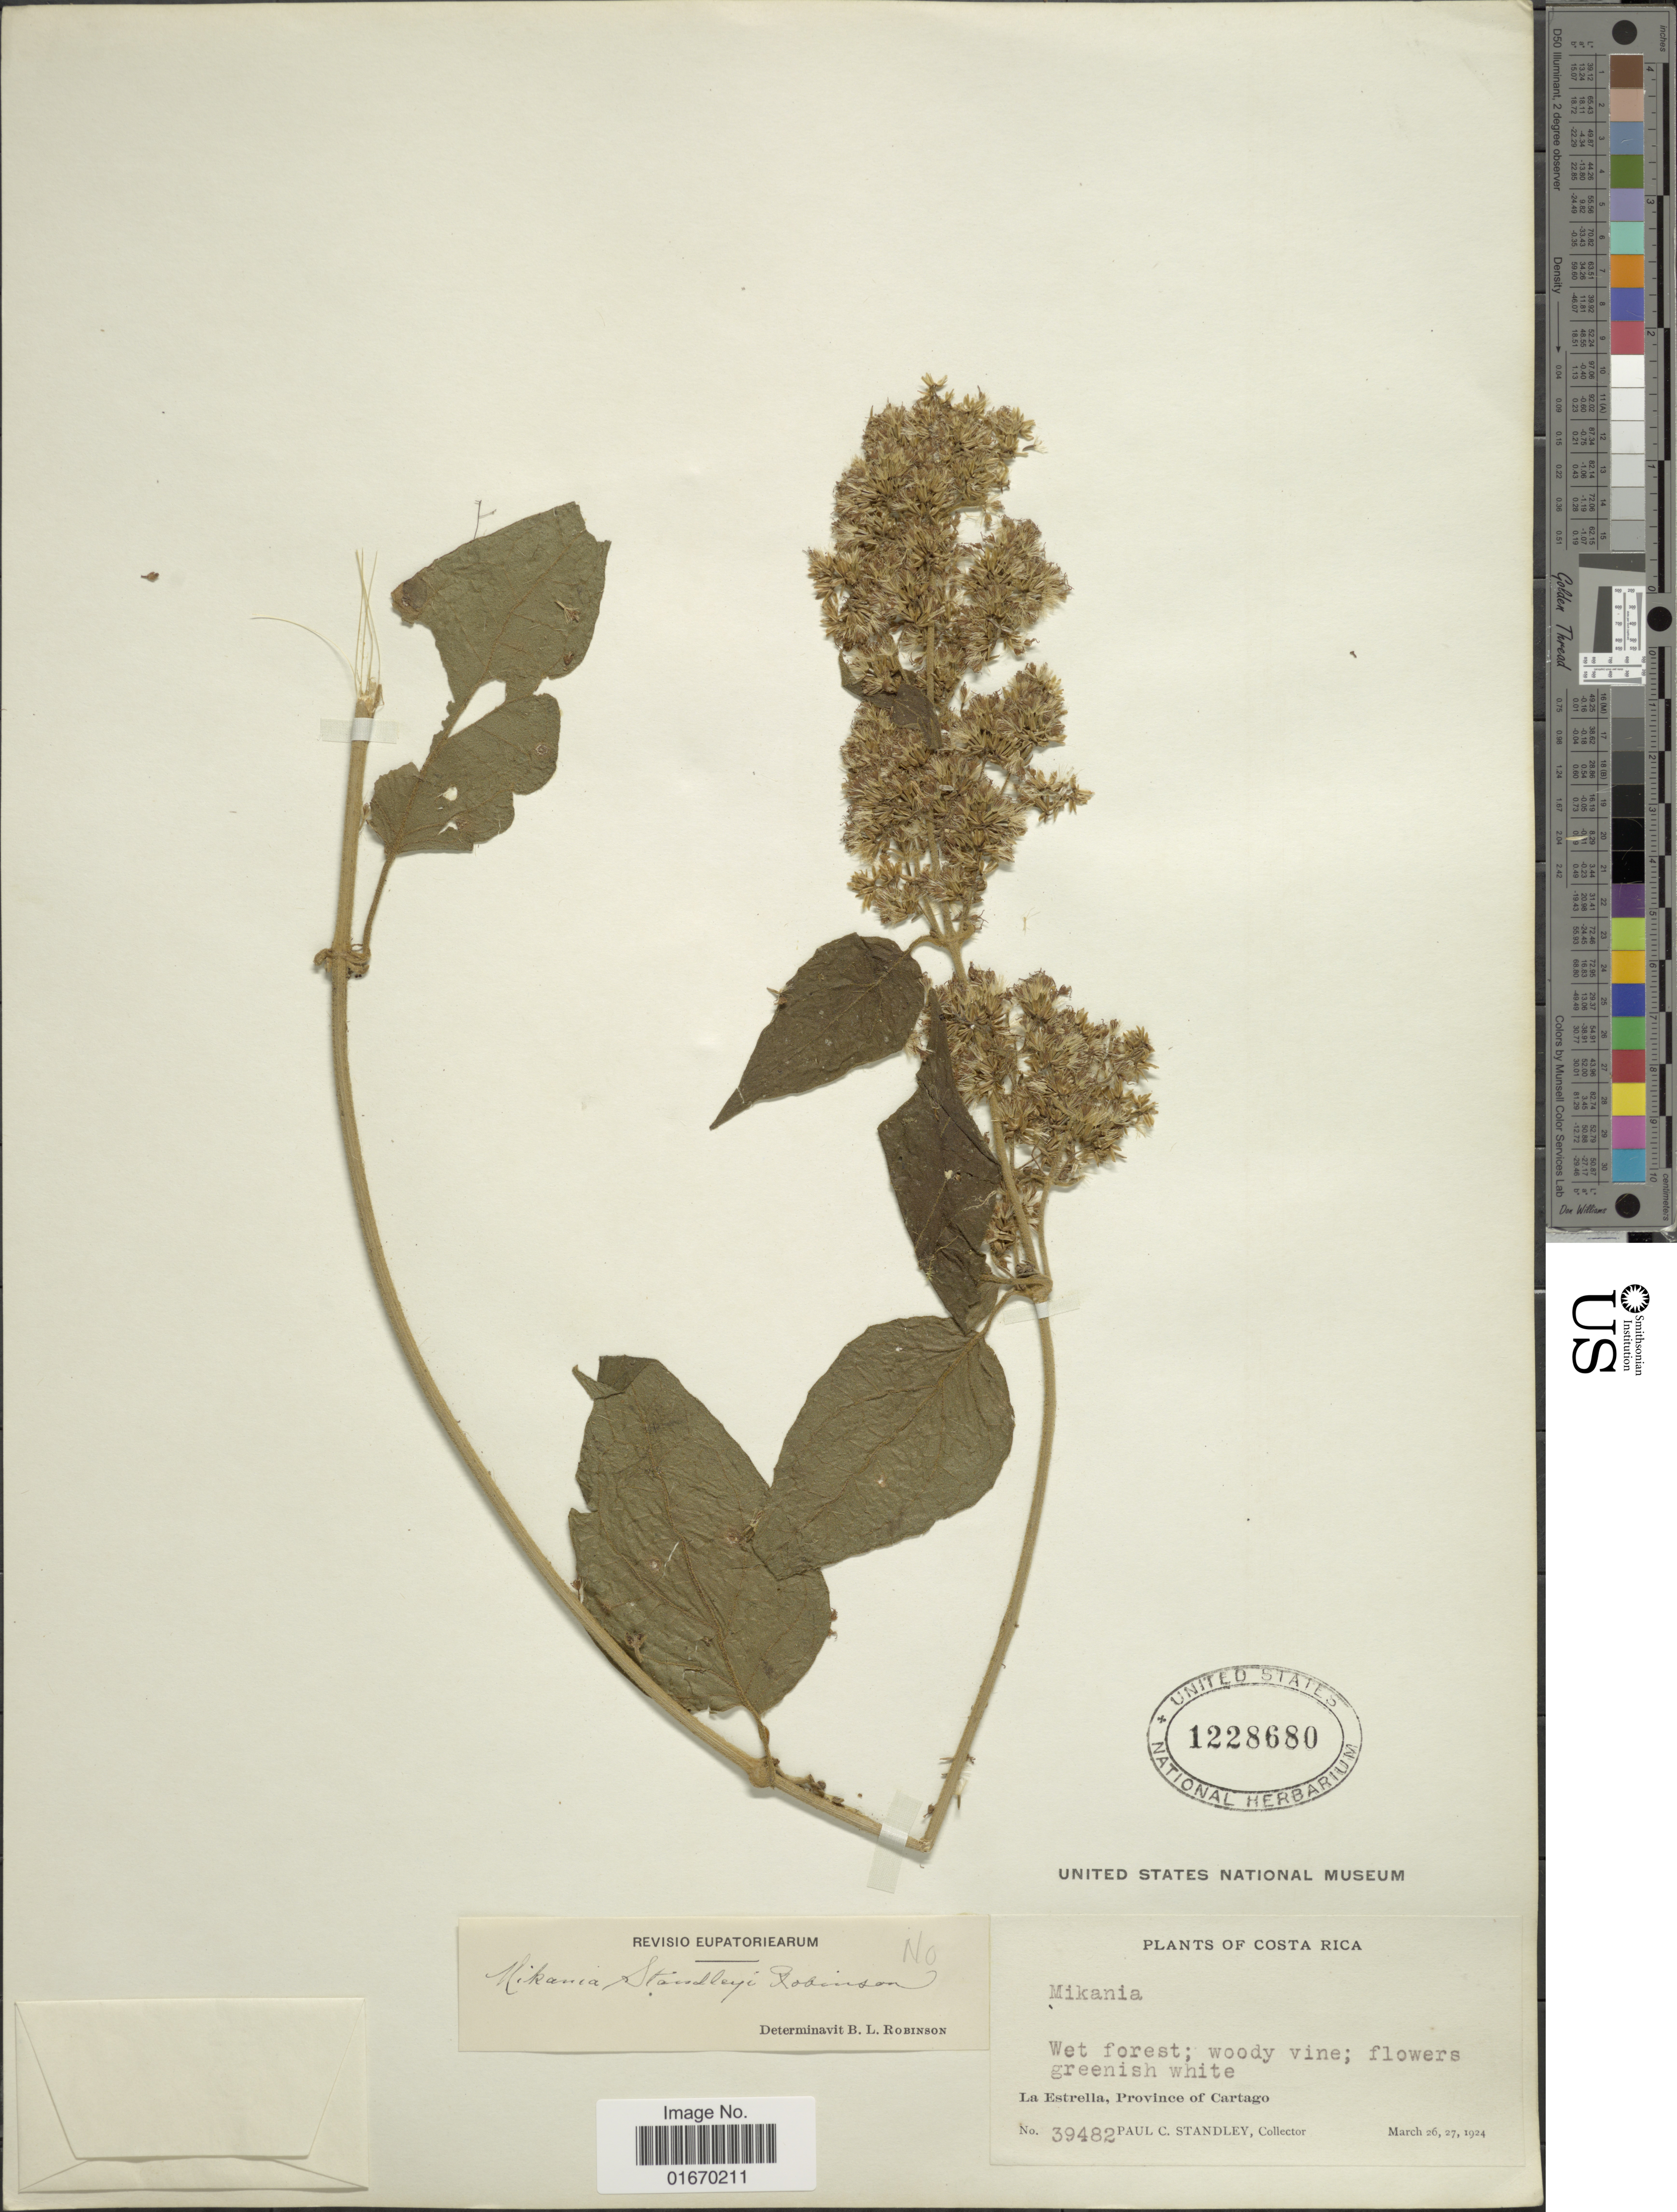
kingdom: Plantae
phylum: Tracheophyta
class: Magnoliopsida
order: Asterales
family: Asteraceae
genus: Mikania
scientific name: Mikania banisteriae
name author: DC.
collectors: P. C. Standley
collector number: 39482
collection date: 1924-03-26/1924-03-27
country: Costa Rica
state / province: Cartago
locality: La Estrella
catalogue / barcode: US 1228680